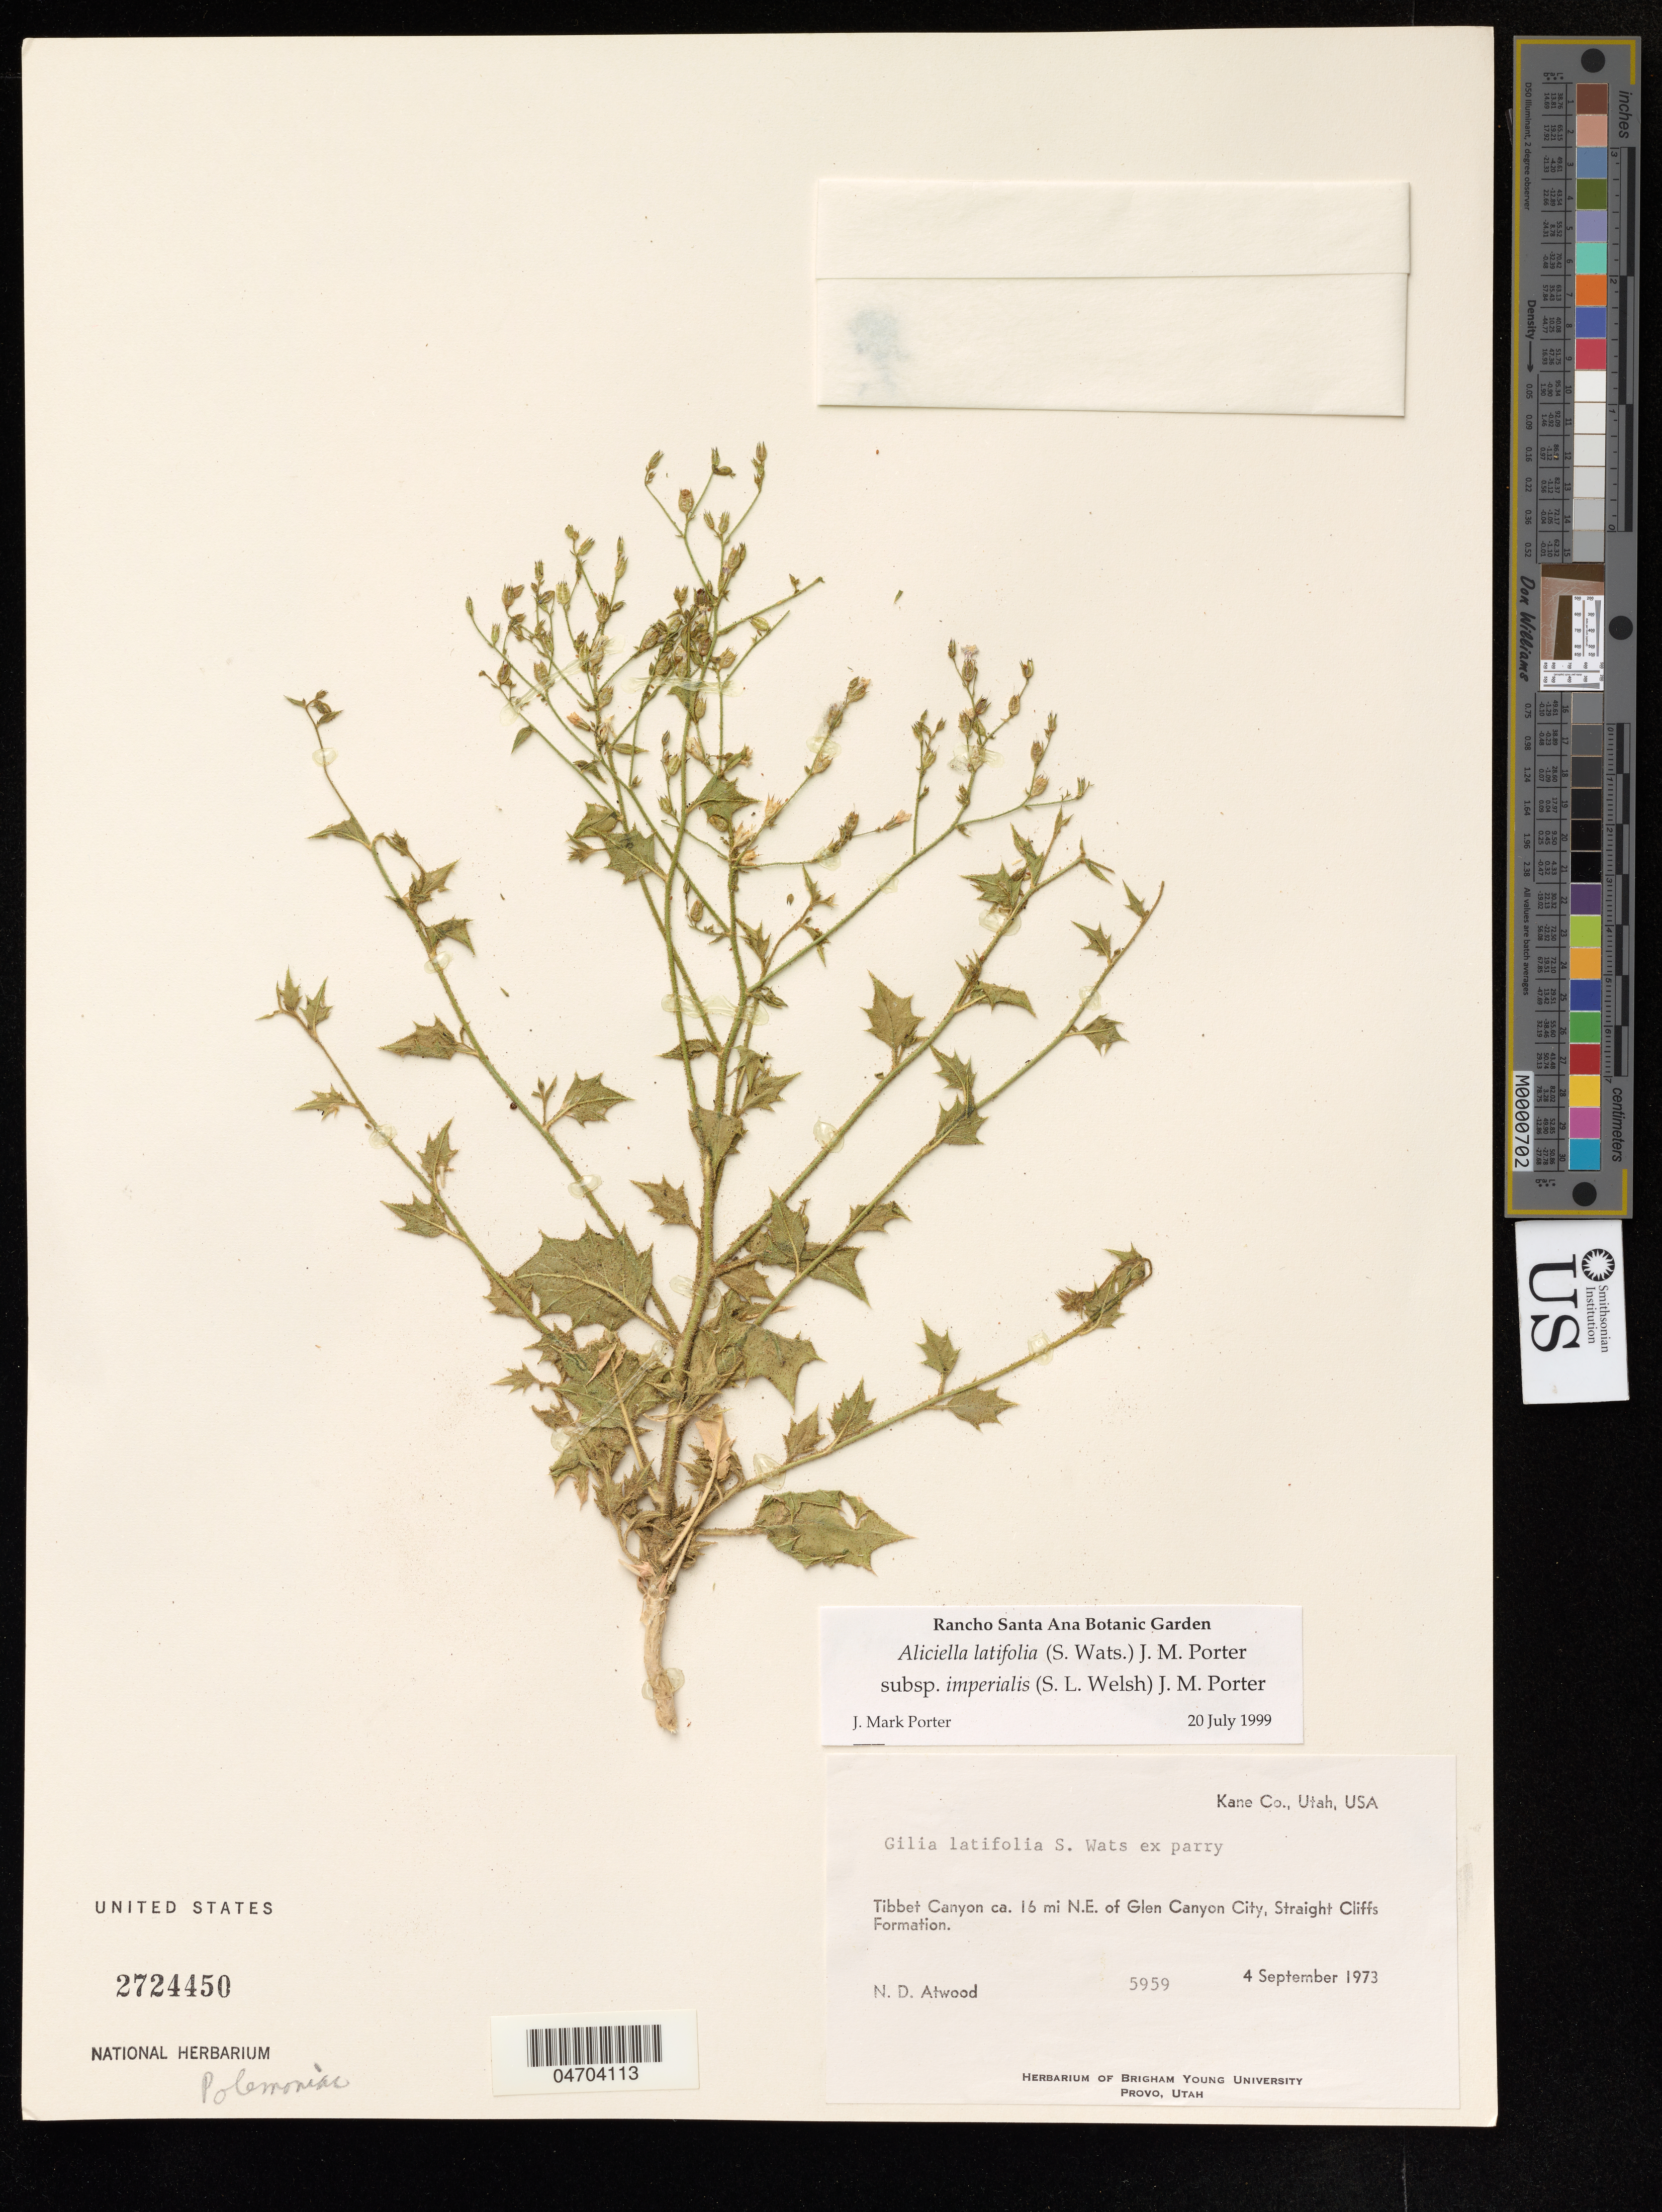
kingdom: Plantae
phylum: Tracheophyta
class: Magnoliopsida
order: Ericales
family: Polemoniaceae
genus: Aliciella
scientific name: Aliciella latifolia subsp. imperialis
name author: (S.L. Welsh) J.M. Porter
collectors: N. D. Atwood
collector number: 5959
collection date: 1973-09-04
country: United States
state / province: Utah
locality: Kane Co., Tibbet Canyon ca. 16 mi N.E. of Glen Canyon City.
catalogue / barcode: US 2724450